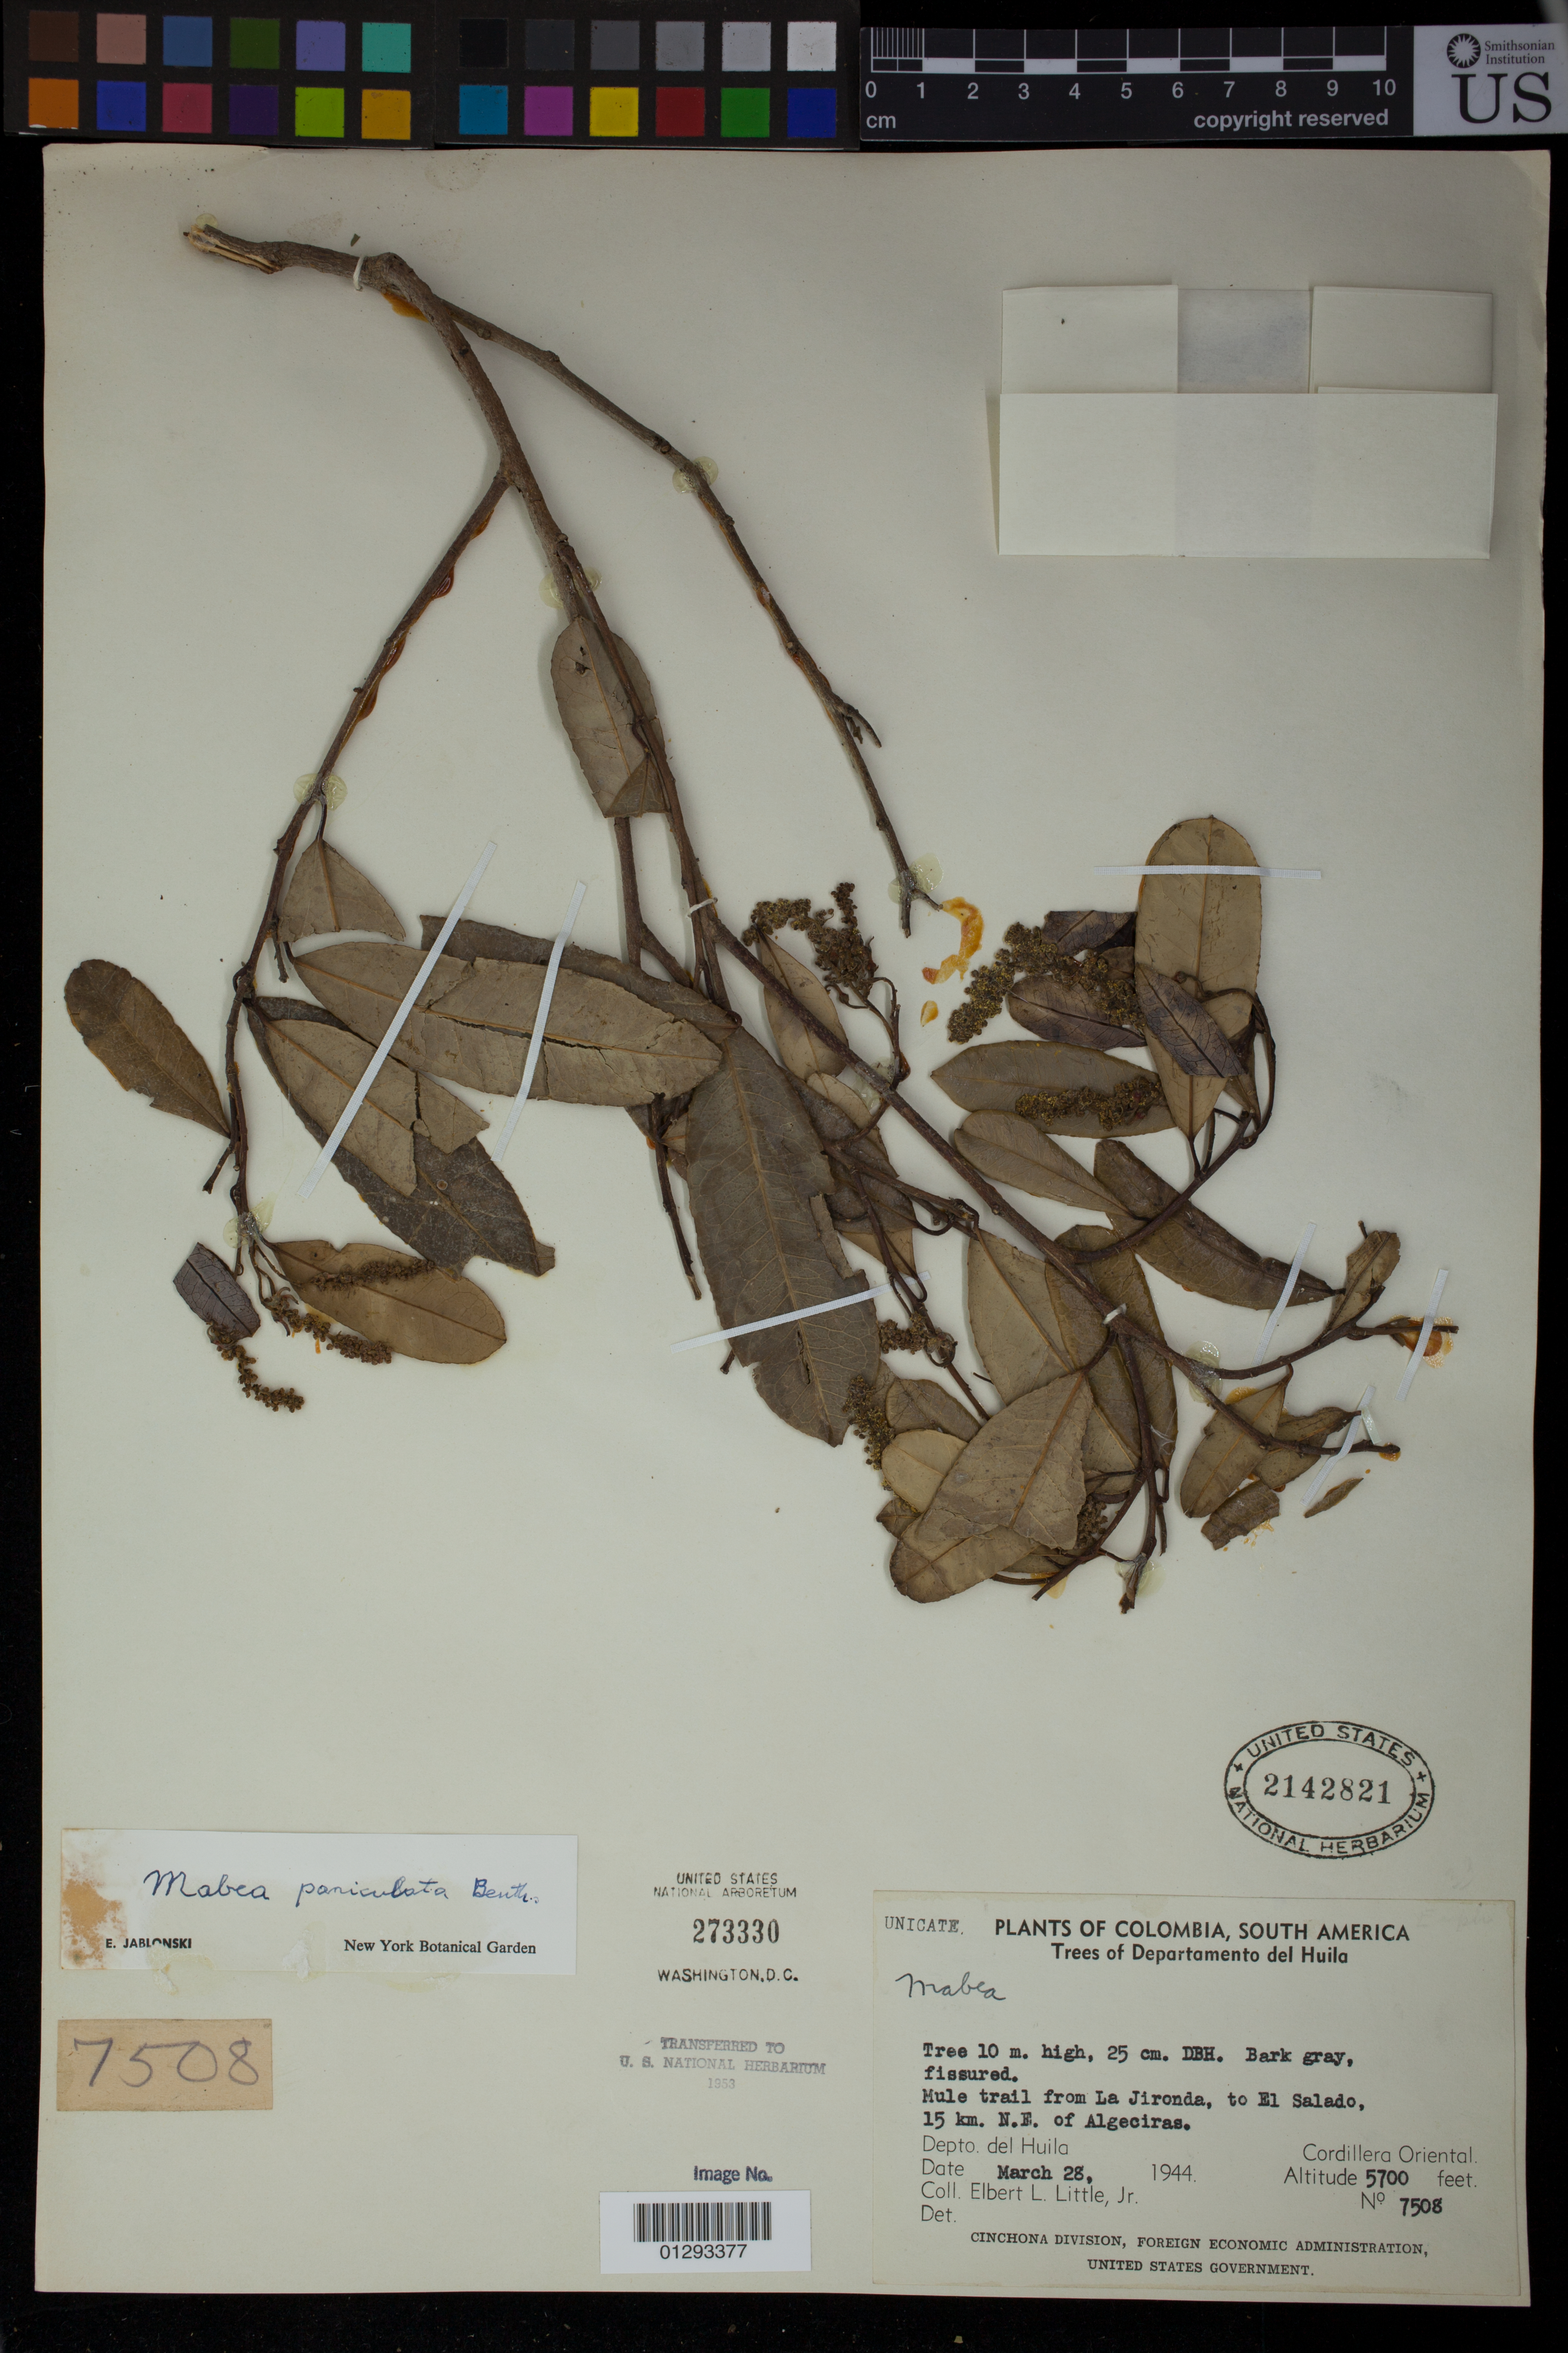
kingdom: Plantae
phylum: Tracheophyta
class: Magnoliopsida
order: Malpighiales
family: Euphorbiaceae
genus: Mabea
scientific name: Mabea paniculata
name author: Spruce ex Benth.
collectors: E. L. Little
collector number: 7508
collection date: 1944-03-28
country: Colombia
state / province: Huila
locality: Cordillera Oriental. Mule trail from La Jironda, to El Salado, 15 km. N.E. of Algeciras.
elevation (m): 1737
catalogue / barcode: US 2142821